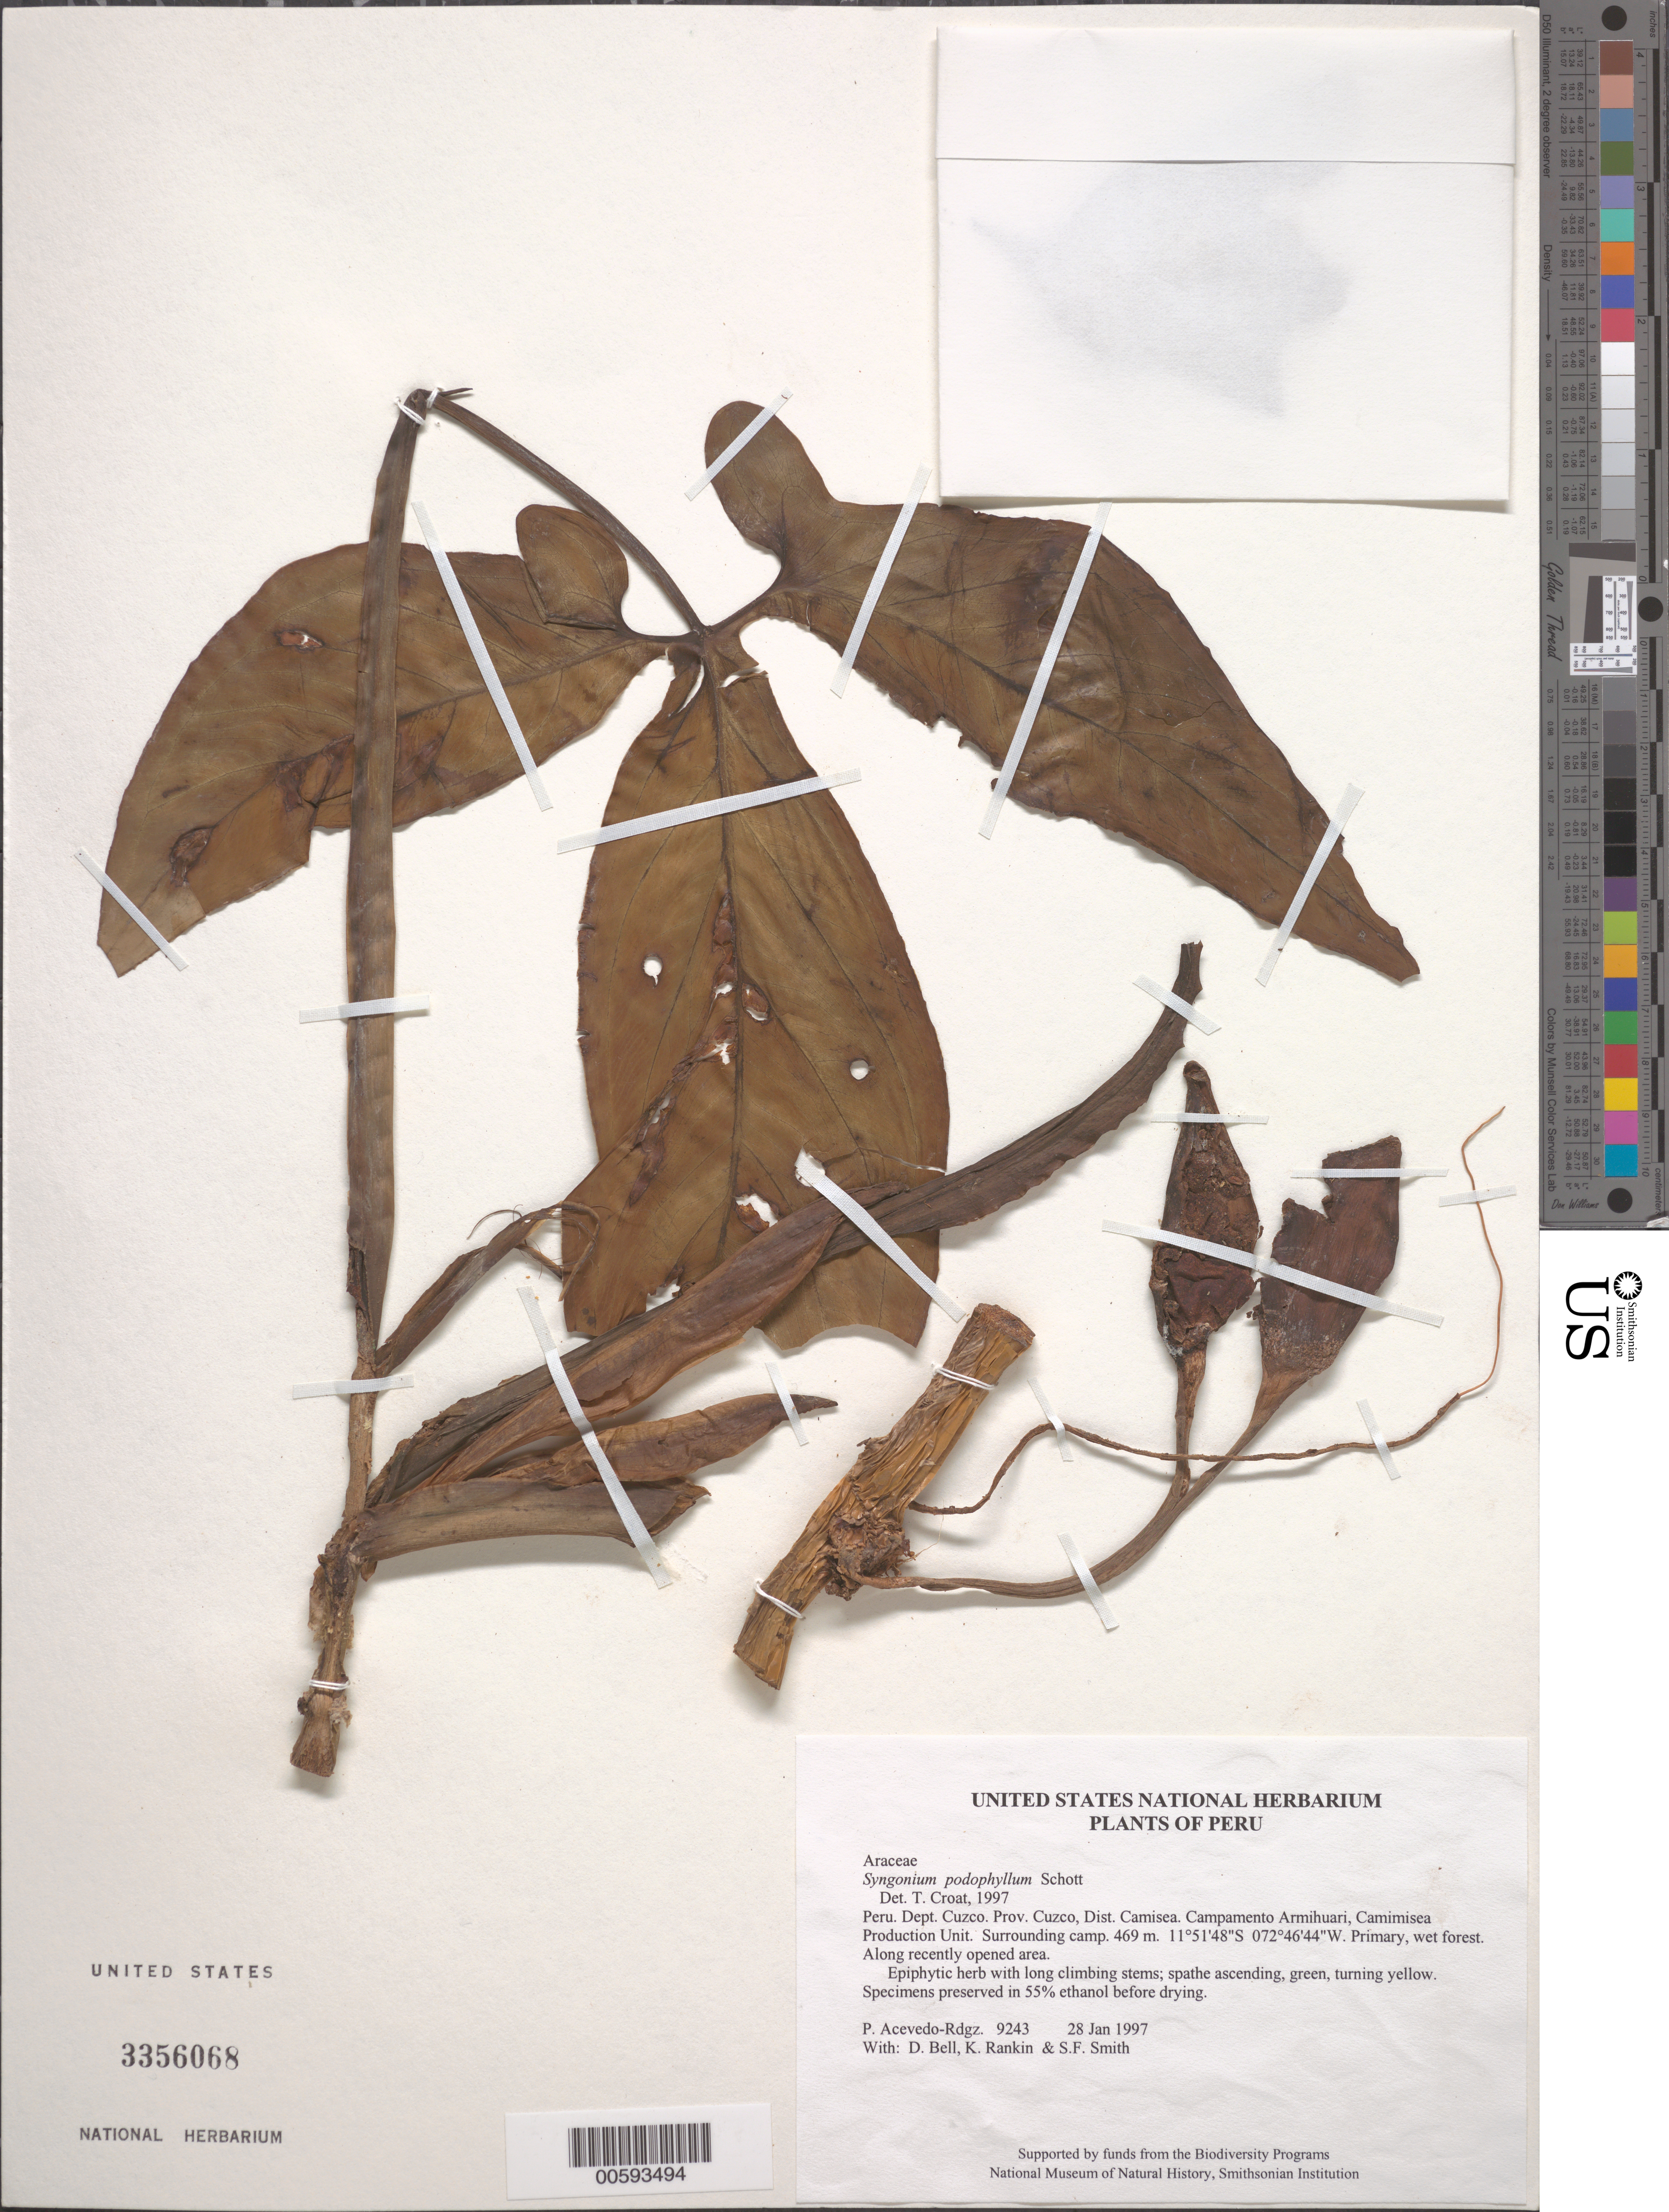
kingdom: Plantae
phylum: Tracheophyta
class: Liliopsida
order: Alismatales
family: Araceae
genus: Syngonium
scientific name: Syngonium podophyllum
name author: Schott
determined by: Croat, Thomas B., Missouri Botanical Garden (MO)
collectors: P. Acevedo-Rodr., D. A. Bell, K. B. Rankin & S.F. Smith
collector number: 9243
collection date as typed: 28 Jan 1997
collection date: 1997-01-28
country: Peru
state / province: Cusco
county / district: Cusco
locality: Districto Camisea, Campamento Armihuari, Camimisea Production Unit. Surrounding camp.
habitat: Primary, wet forest. Along recently opened area.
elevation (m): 469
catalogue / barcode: US 3356068